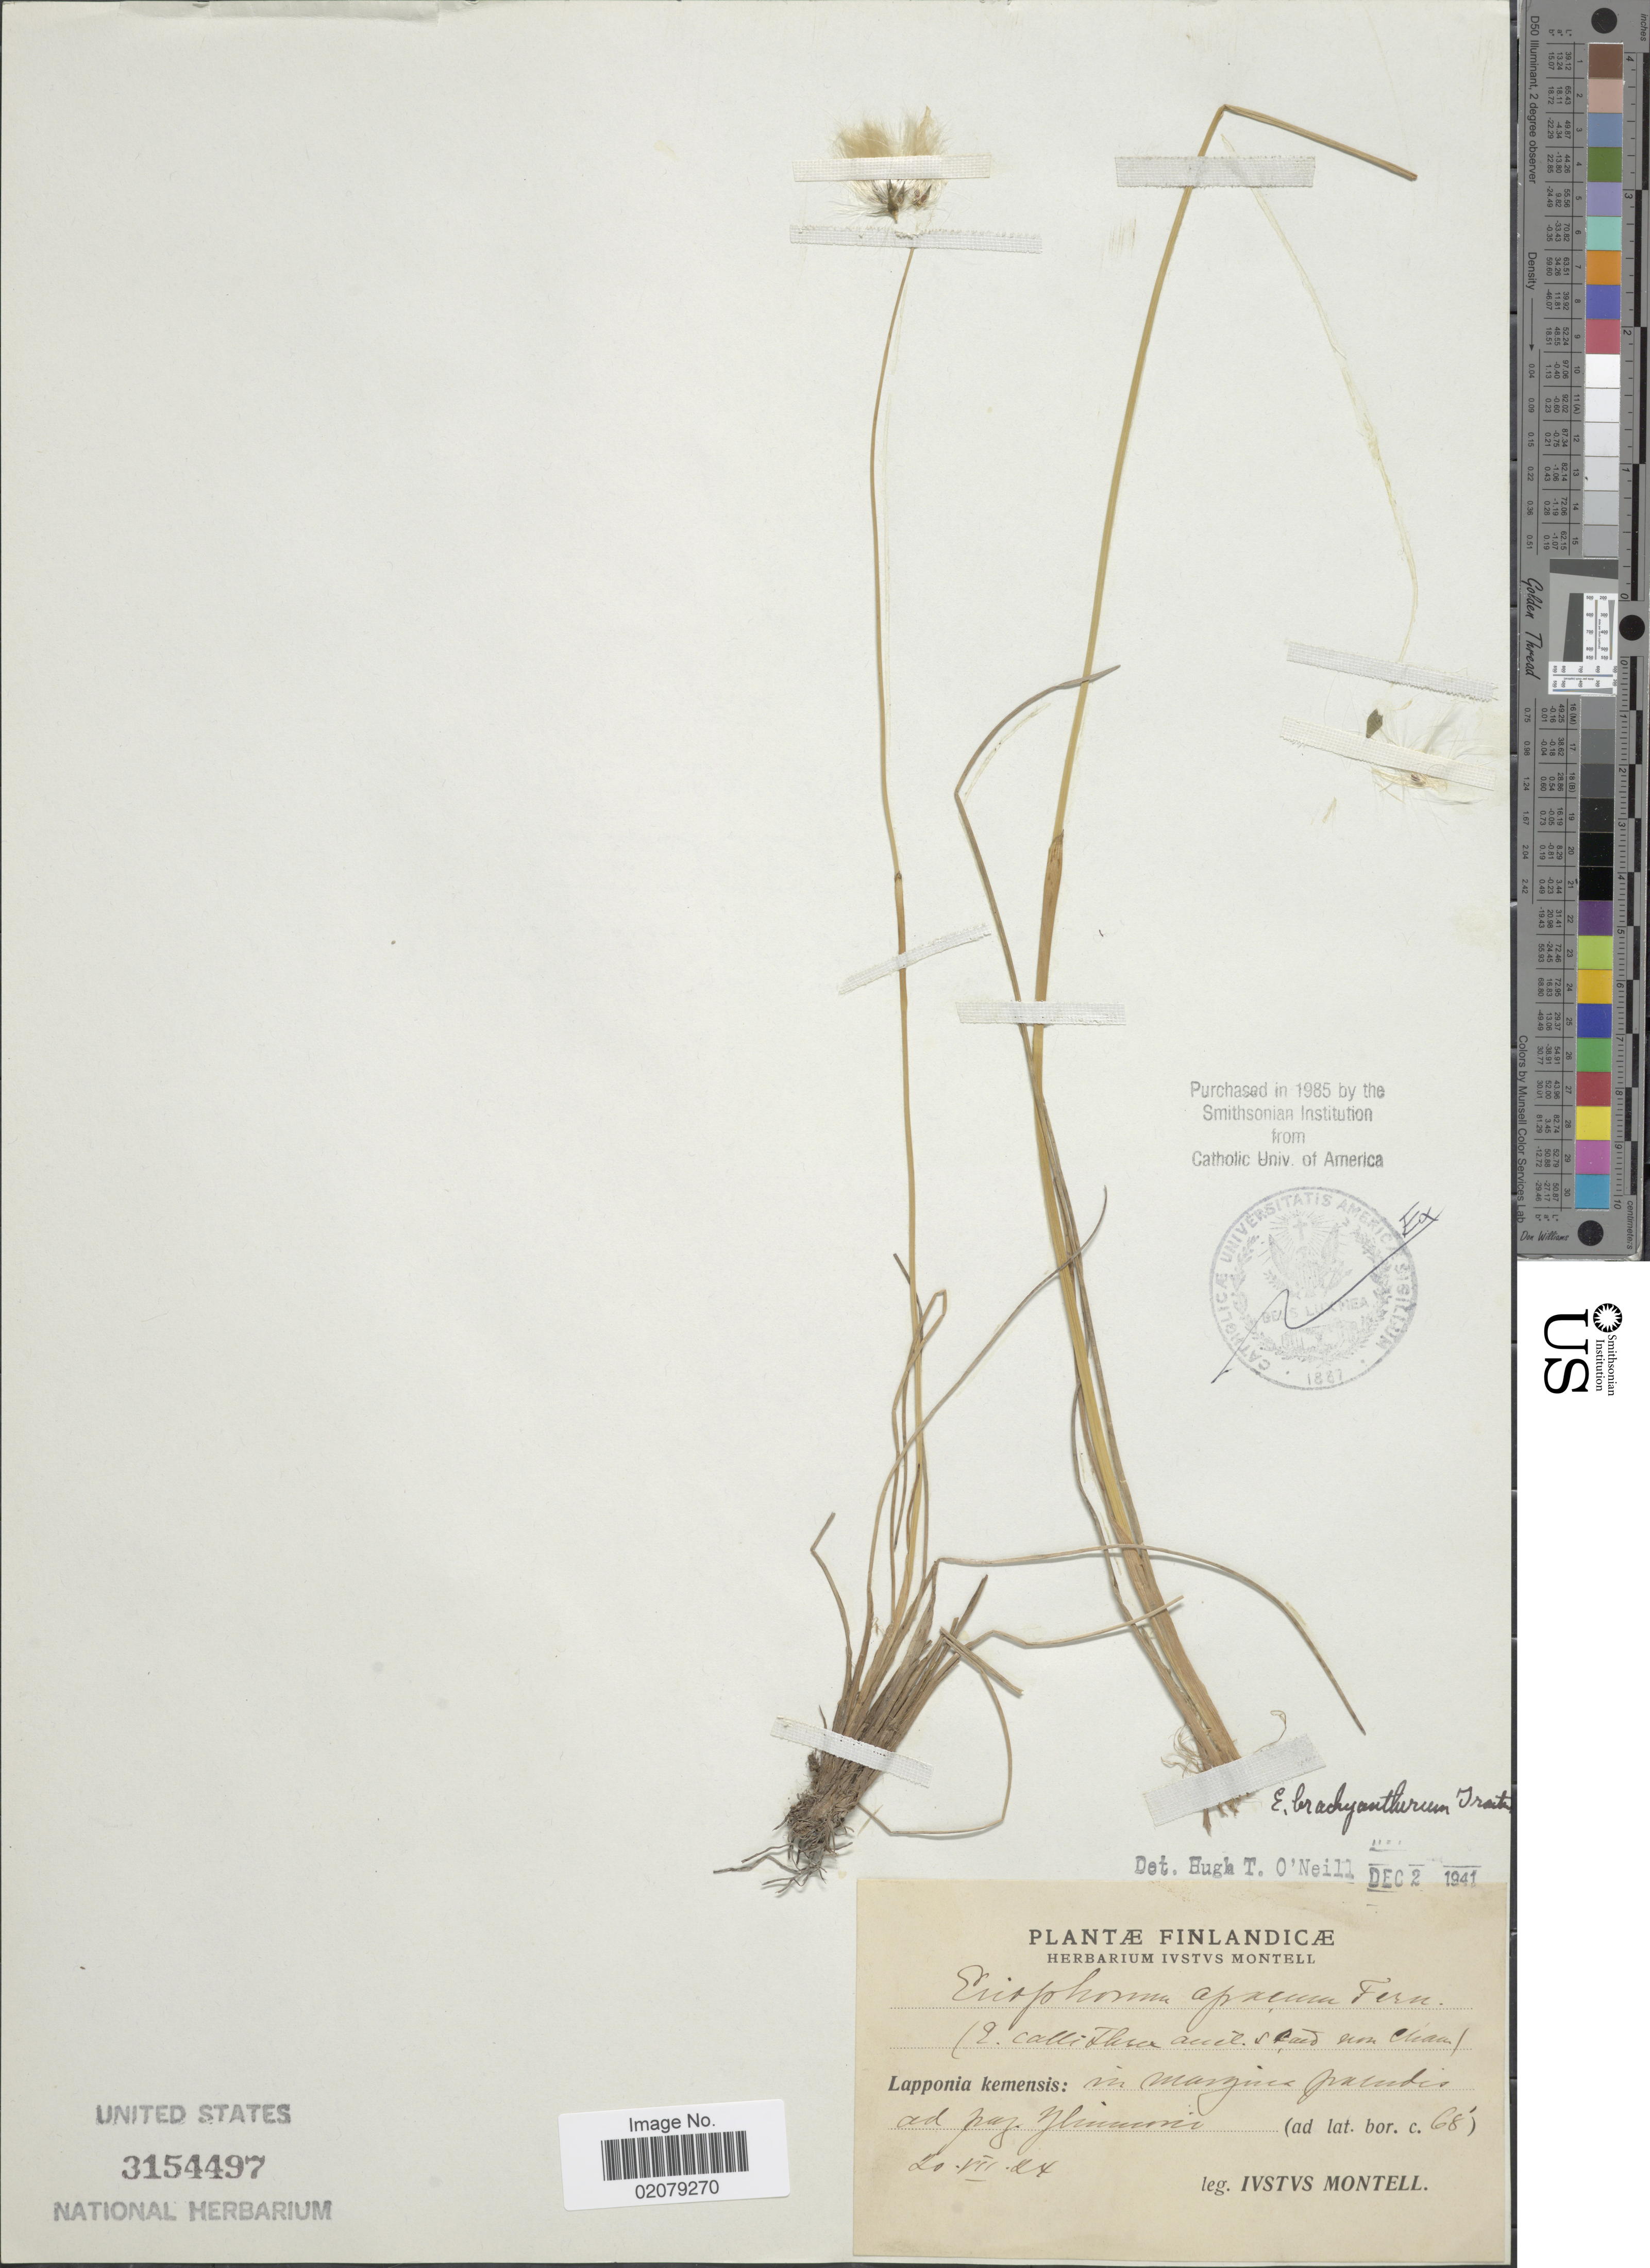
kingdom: Plantae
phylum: Tracheophyta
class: Liliopsida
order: Poales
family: Cyperaceae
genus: Eriophorum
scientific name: Eriophorum brachyantherum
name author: Trautv. & C.A. Mey.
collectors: I. Montell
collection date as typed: Transcribed d/m/y: 20/7/24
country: Finland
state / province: Lappi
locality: Ylimuonio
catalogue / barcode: US 3154497